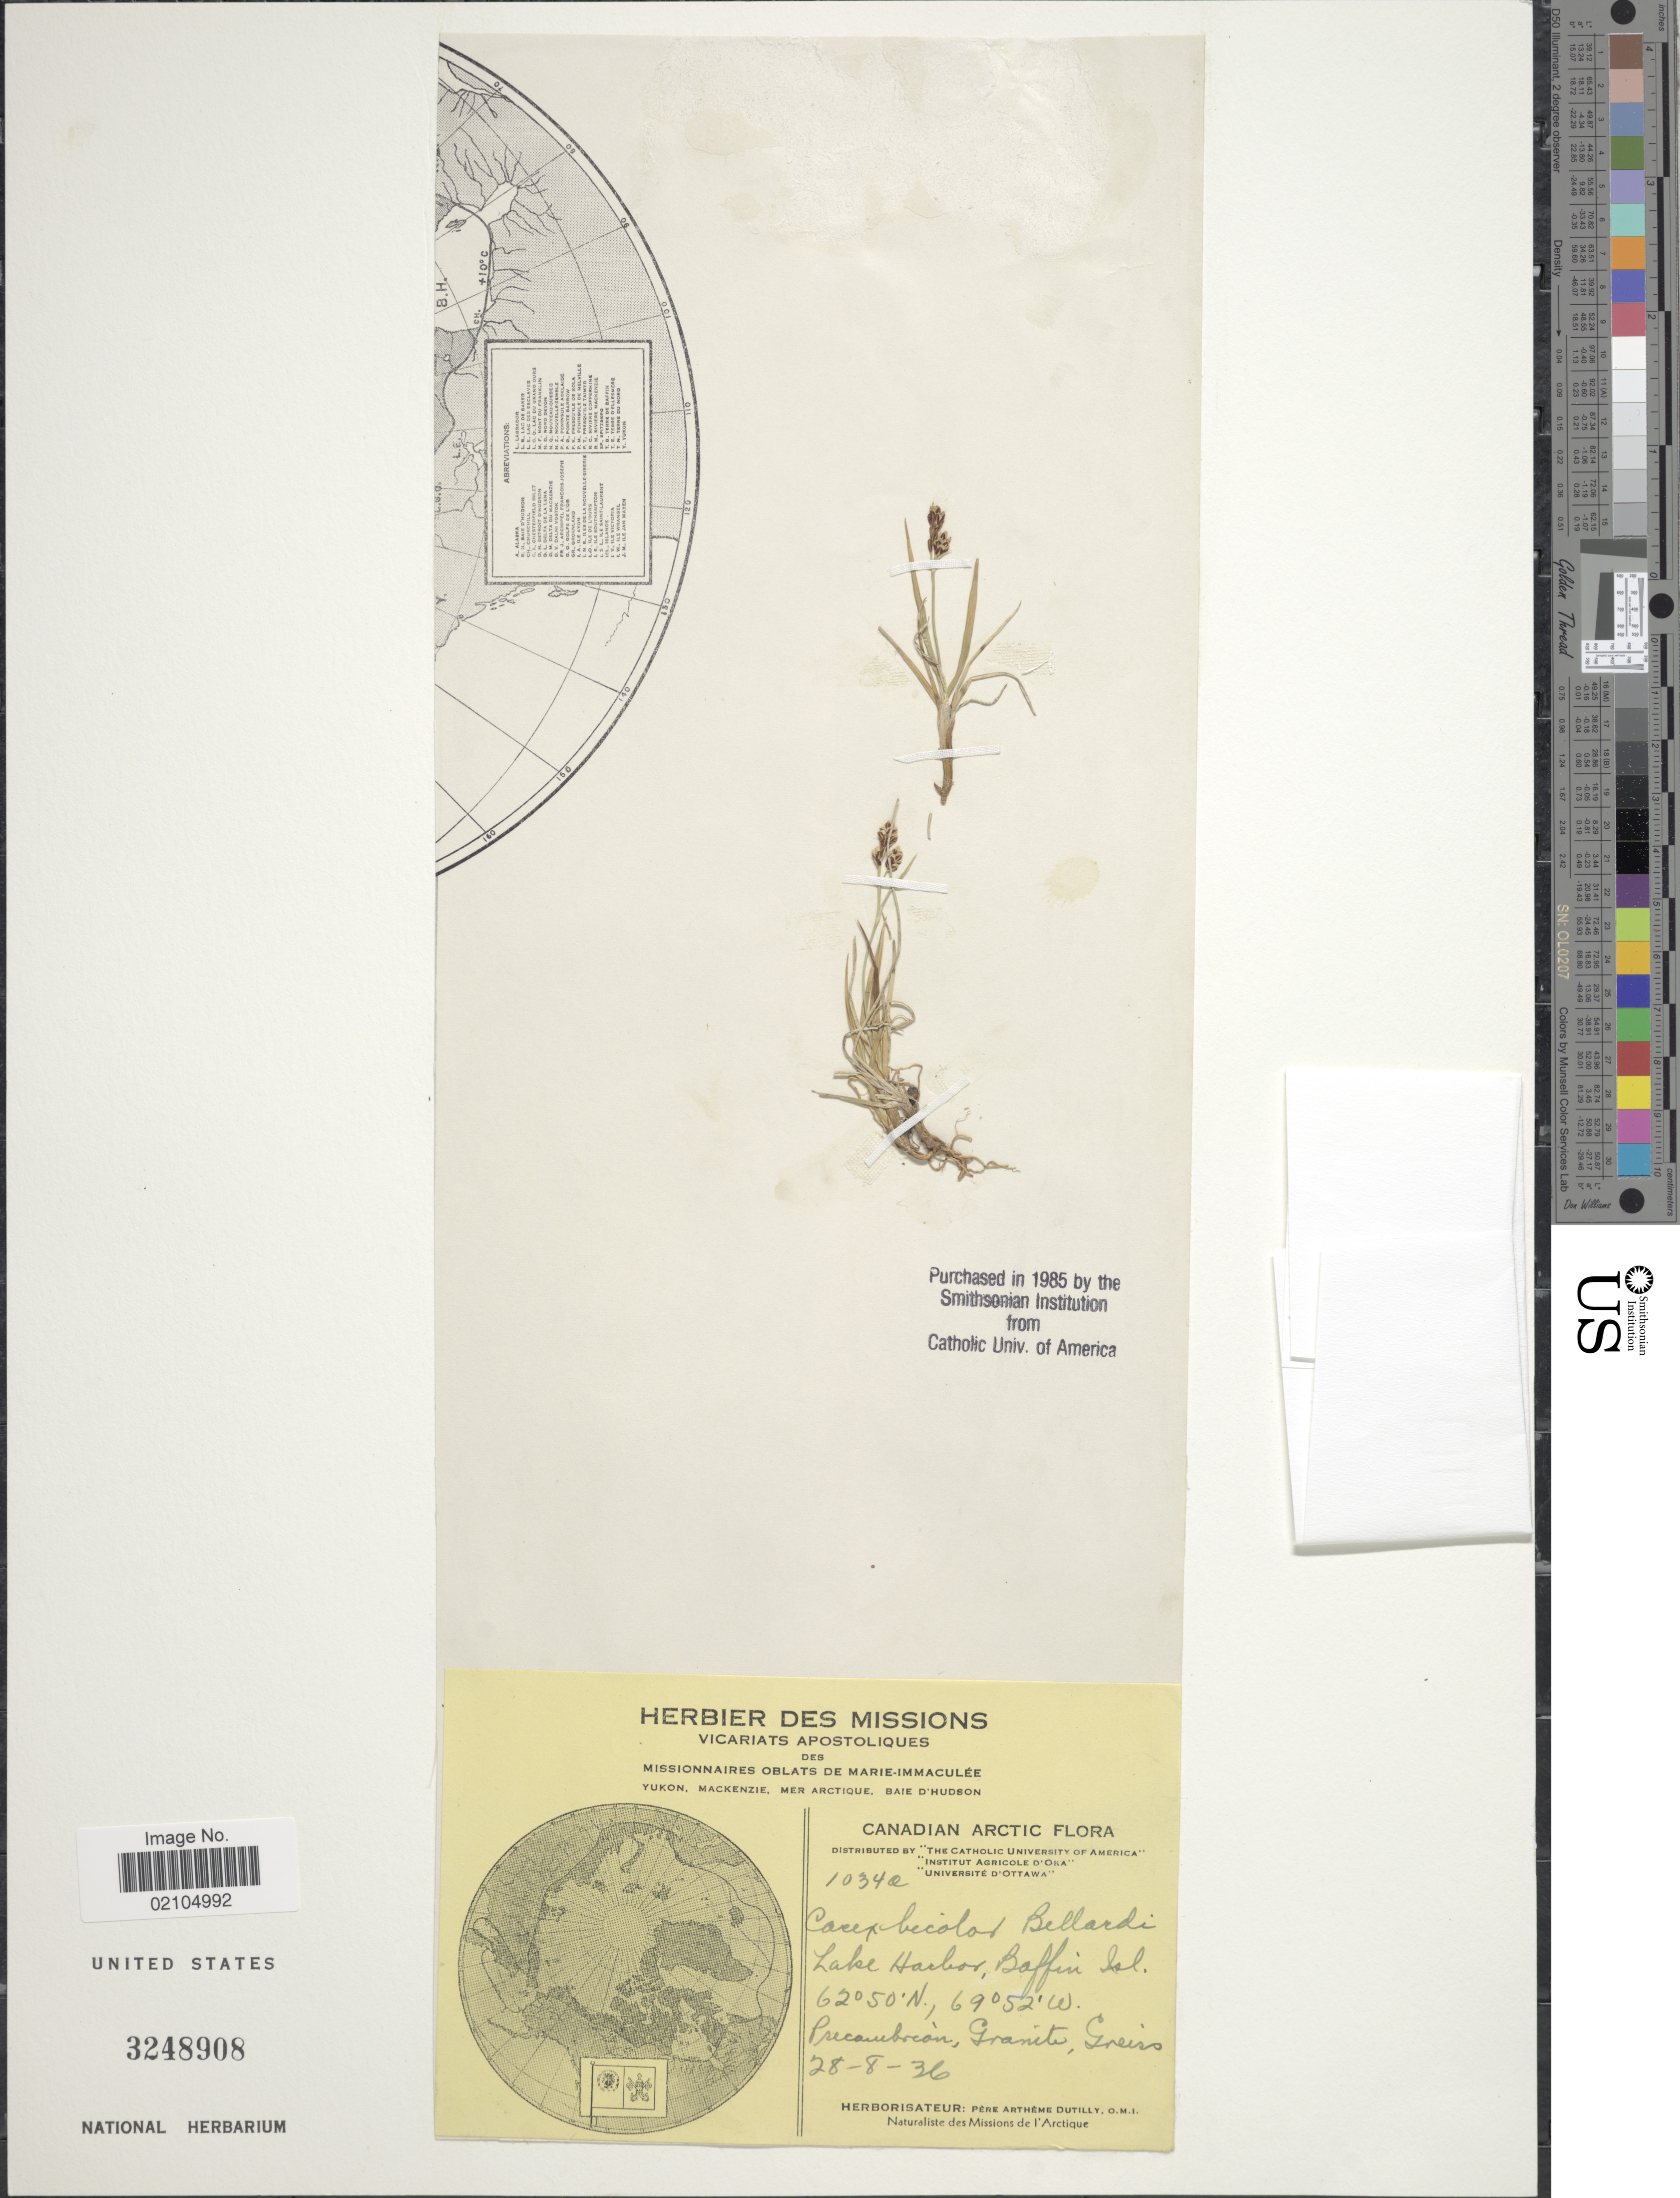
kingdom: Plantae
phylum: Tracheophyta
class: Liliopsida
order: Poales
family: Cyperaceae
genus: Carex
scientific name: Carex bicolor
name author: Bellardi ex All.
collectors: P. Dutilly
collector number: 1034a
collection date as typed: Transcribed d/m/y: 28/8/36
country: Canada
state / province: Nunavut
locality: Canadian Arctic. Lake Harbor, Baffin Isl.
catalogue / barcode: US 3248908